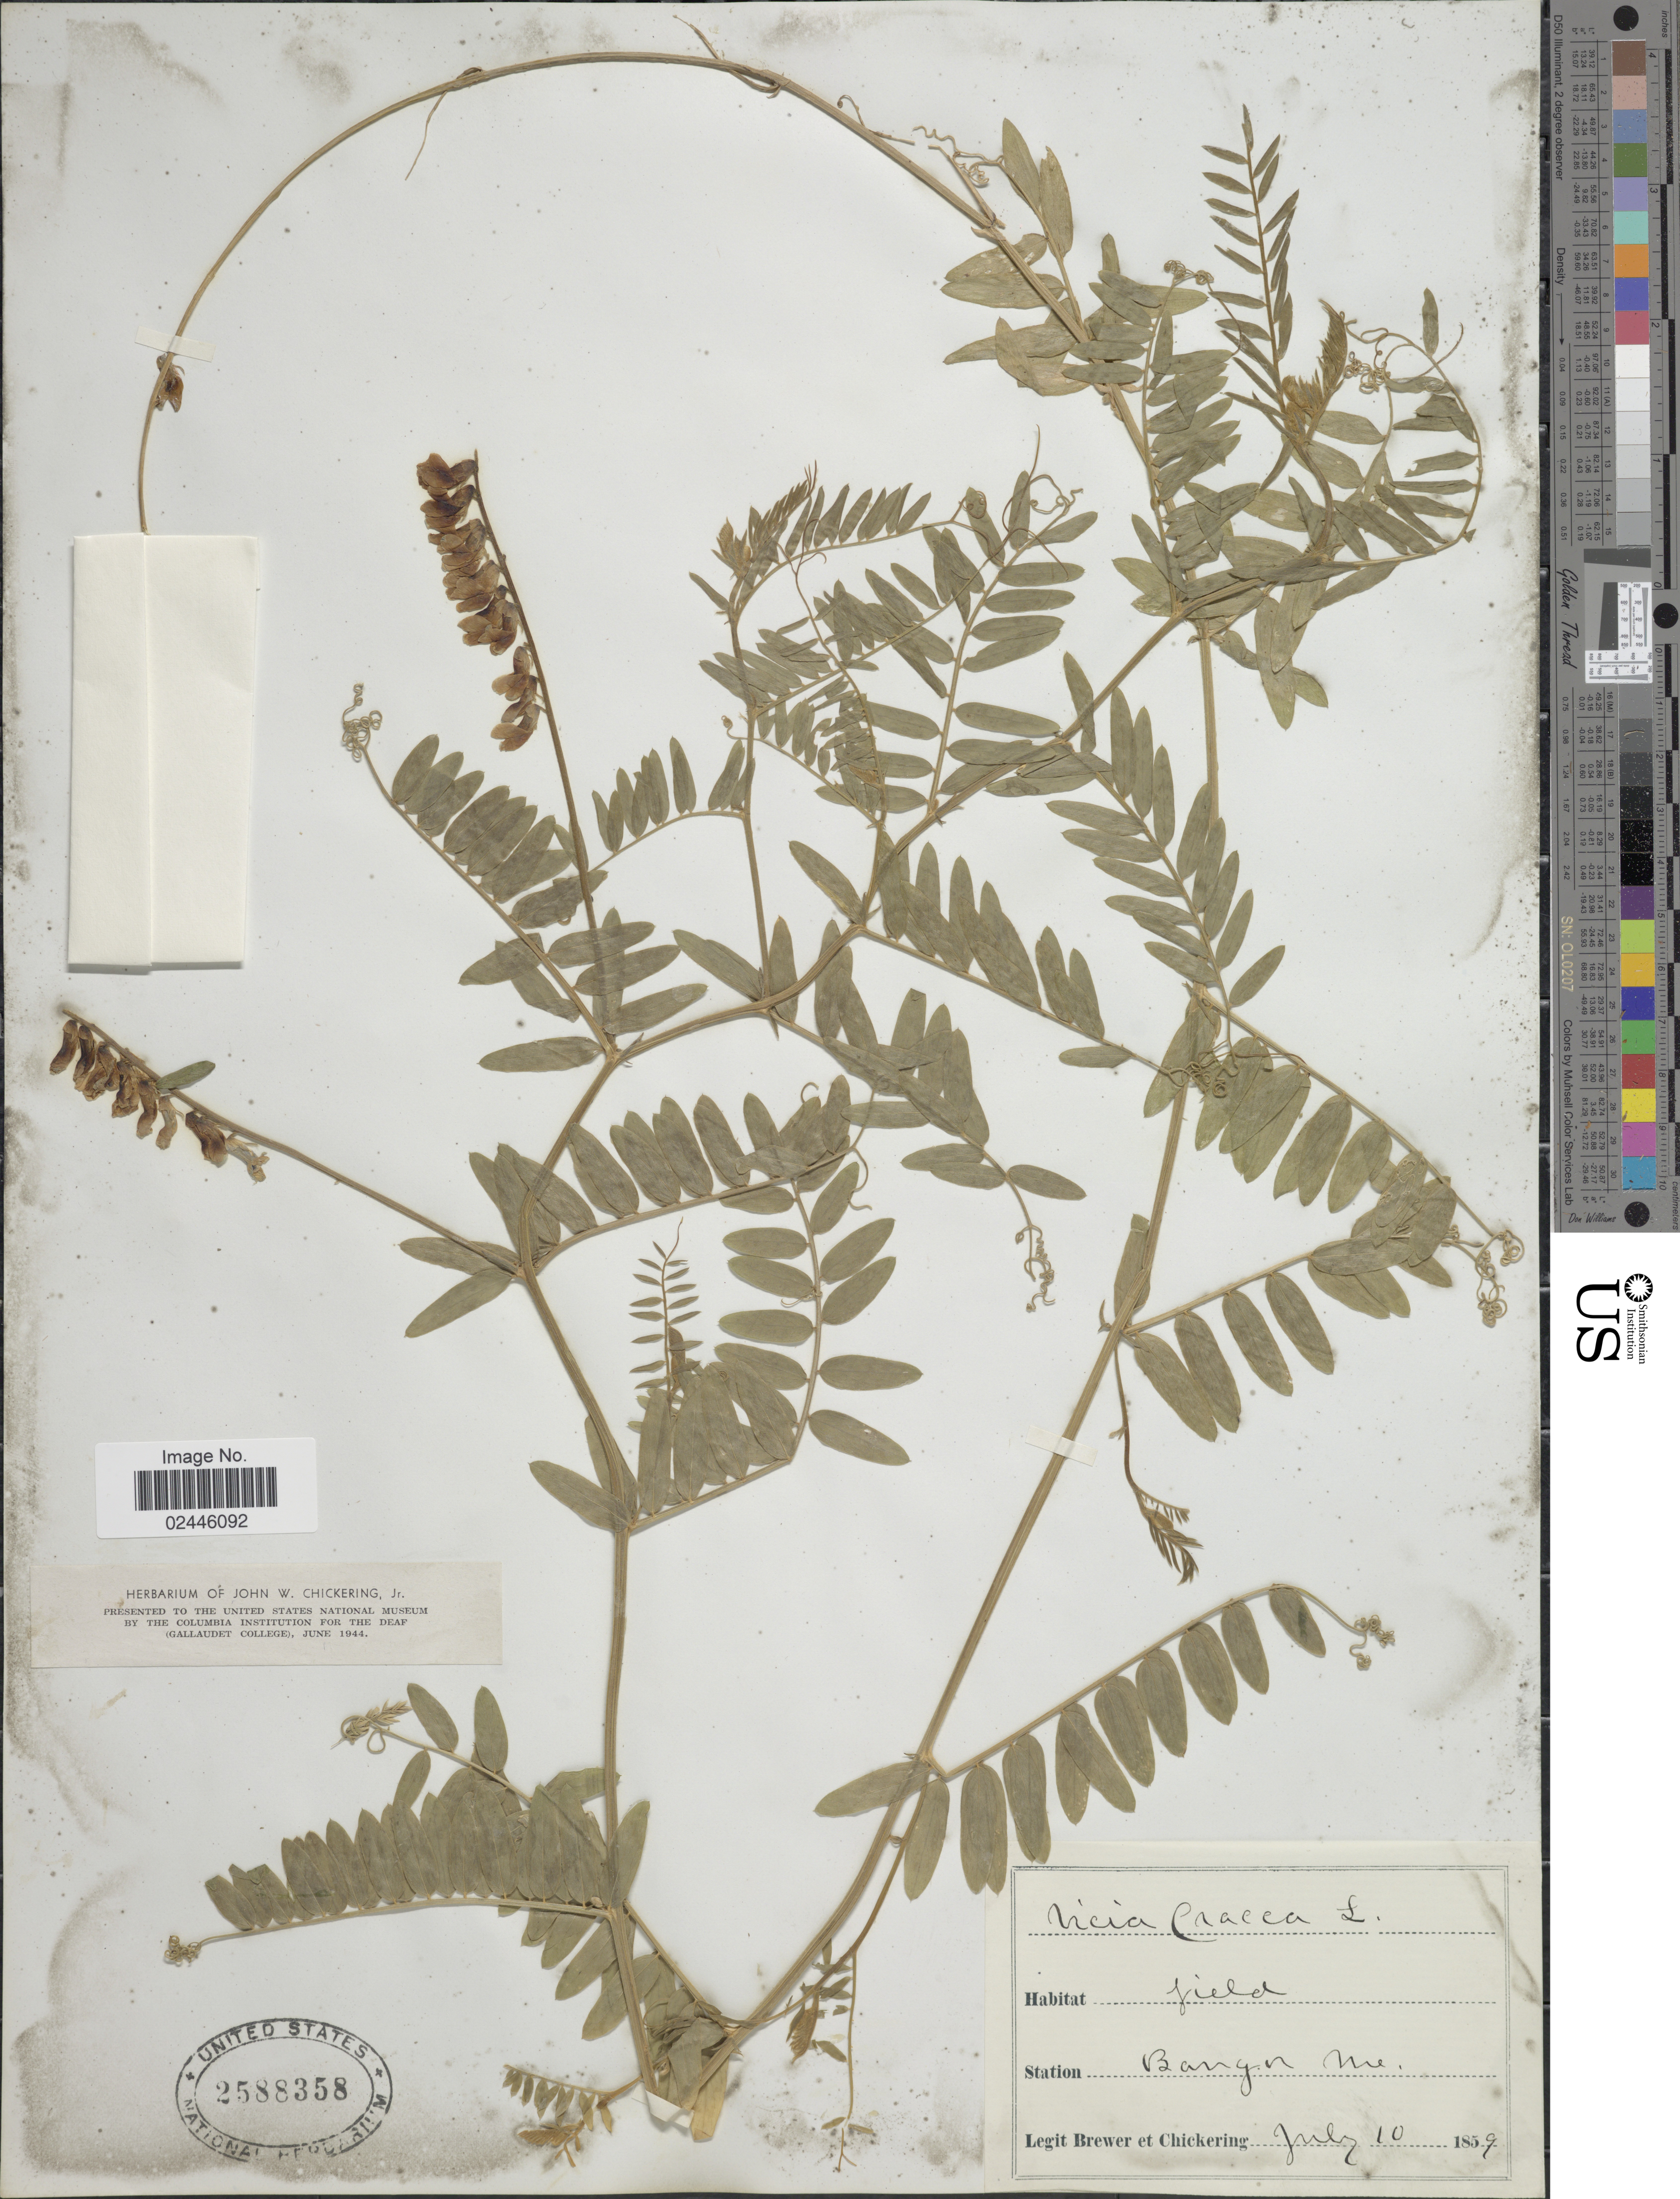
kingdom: Plantae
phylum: Tracheophyta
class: Magnoliopsida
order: Fabales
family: Fabaceae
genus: Vicia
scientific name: Vicia cracca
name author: L.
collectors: -. Brewer & -. Chickering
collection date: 1859-07-10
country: United States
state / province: Maine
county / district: Penobscot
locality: Bangor, field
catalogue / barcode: US 2588358